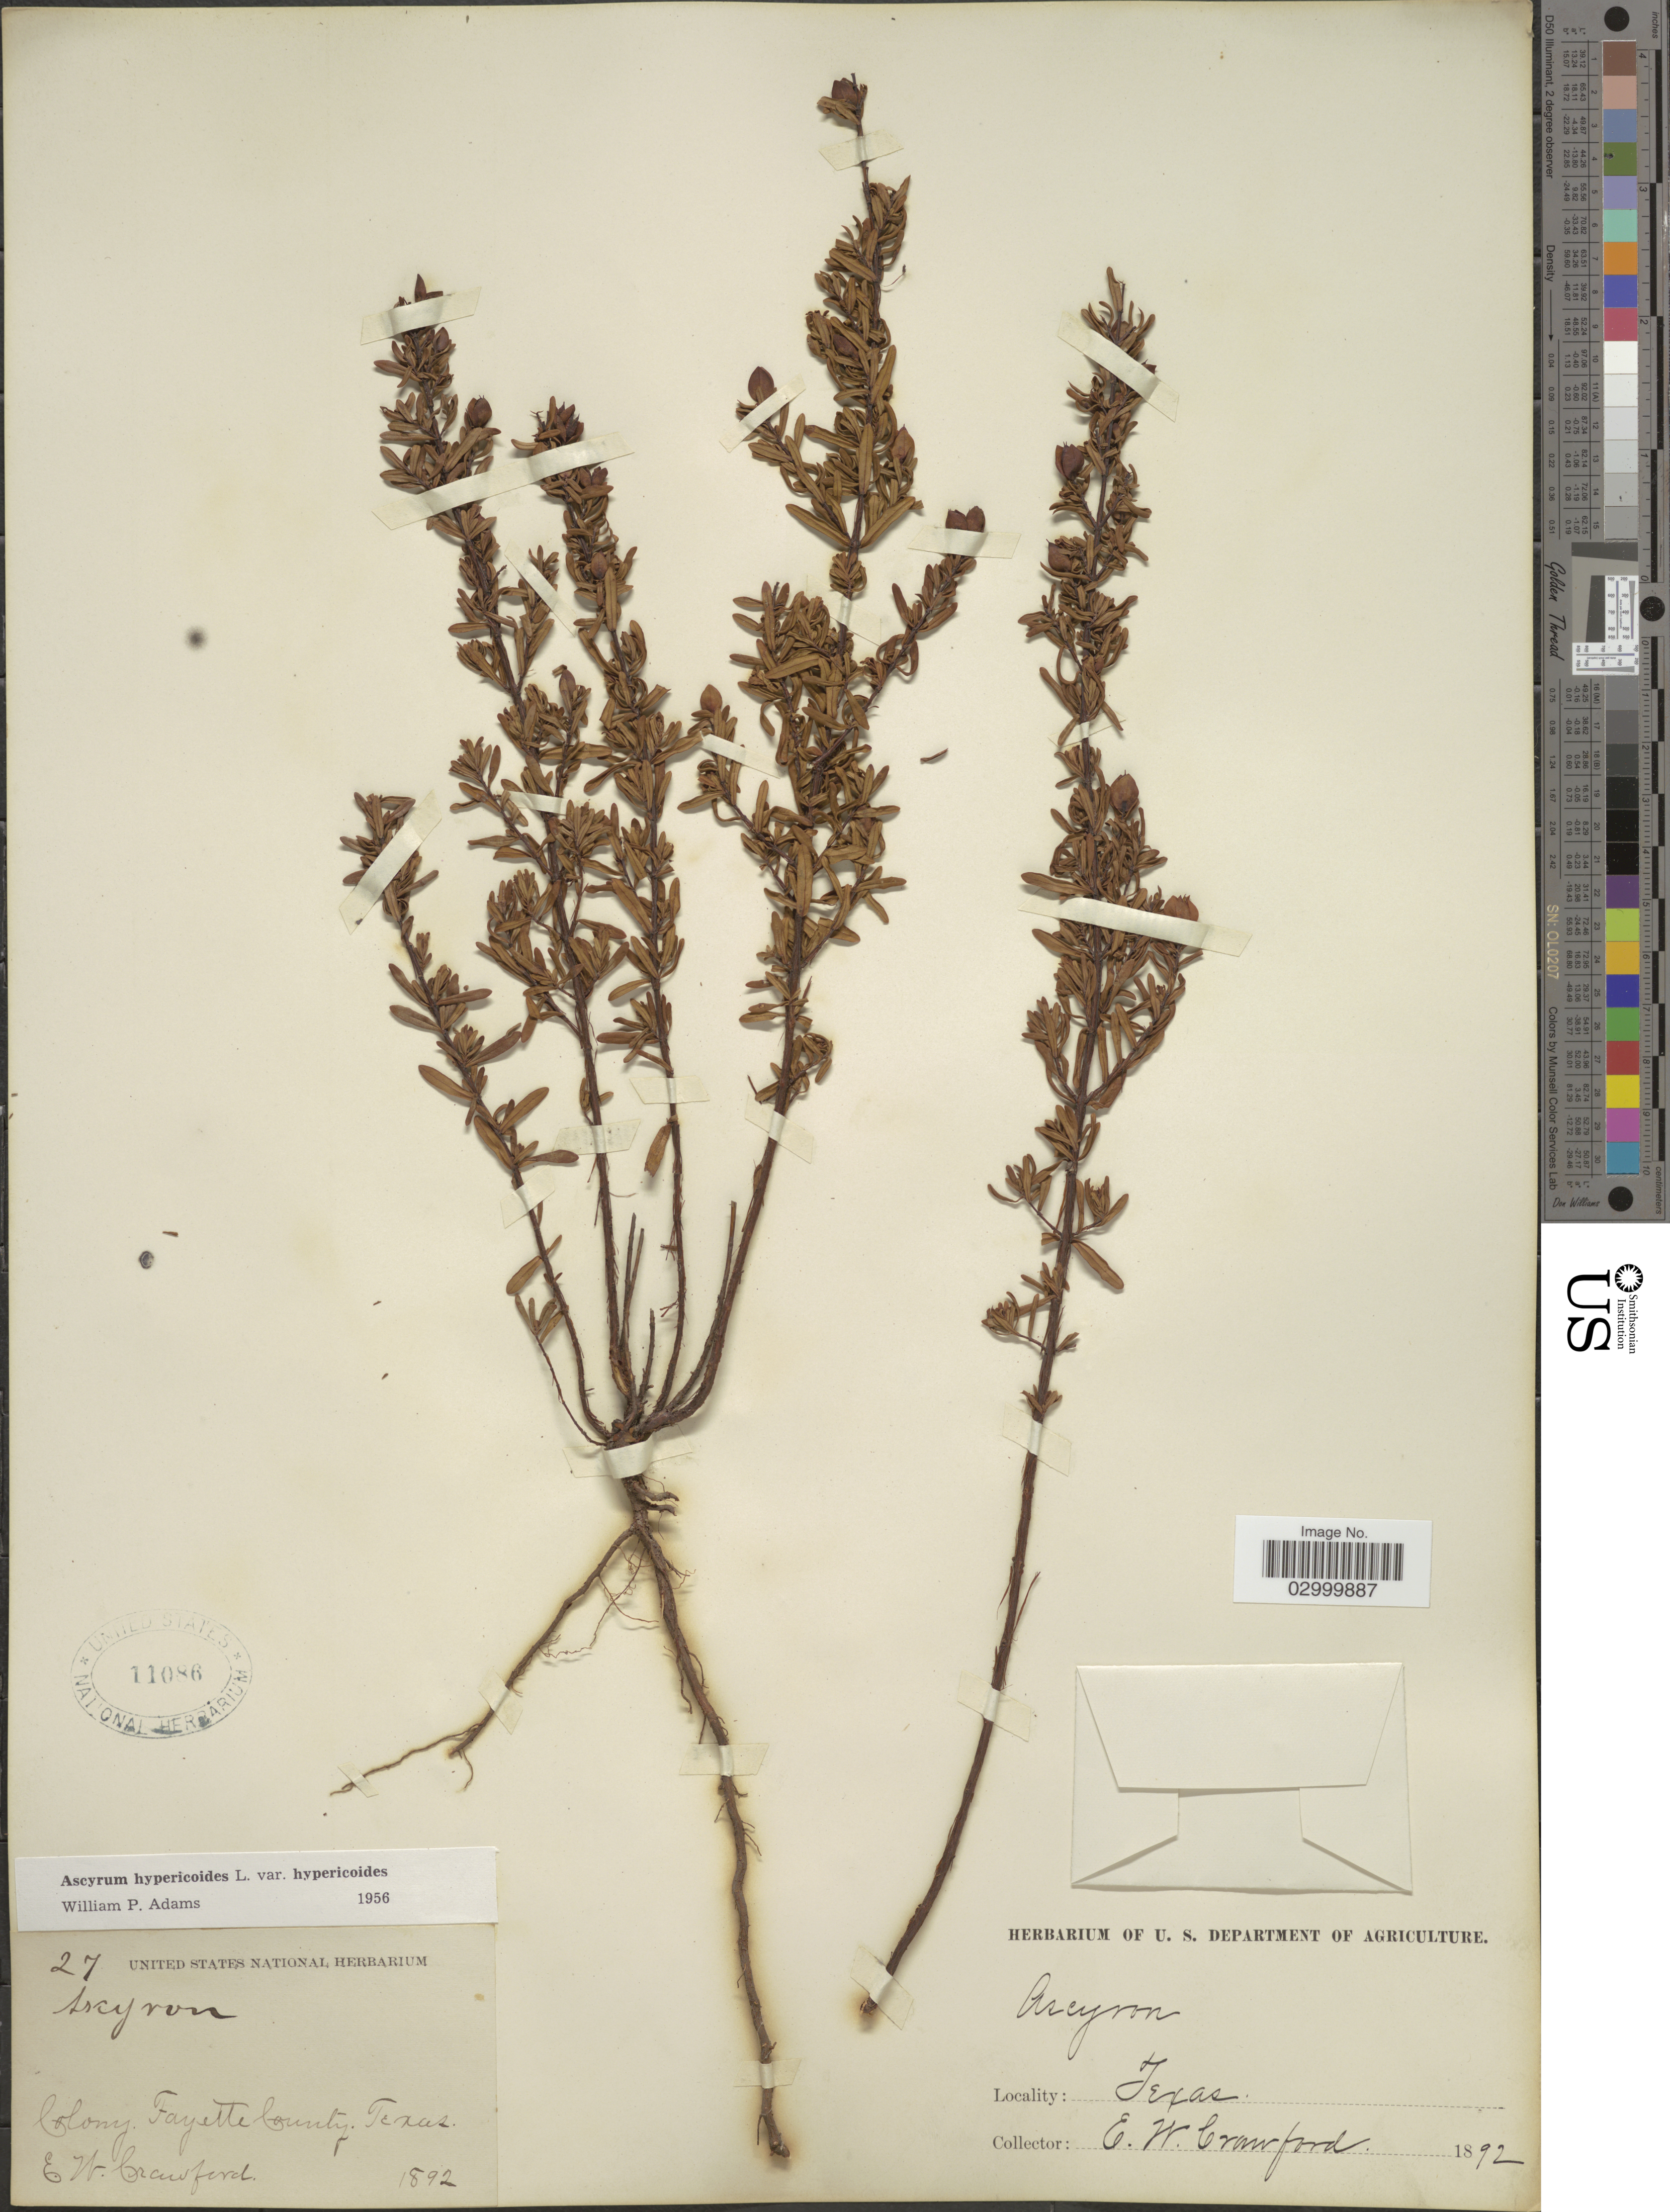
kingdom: Plantae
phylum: Tracheophyta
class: Magnoliopsida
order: Malpighiales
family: Hypericaceae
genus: Hypericum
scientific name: Hypericum hypericoides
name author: (L.) Crantz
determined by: Strong, Mark T., (BOT), Smithsonian Institution - National Museum of Natural History (UNITED STATES)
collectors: E. Crawford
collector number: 27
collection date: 1892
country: United States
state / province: Texas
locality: Colony Fayette County.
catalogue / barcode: US 11086